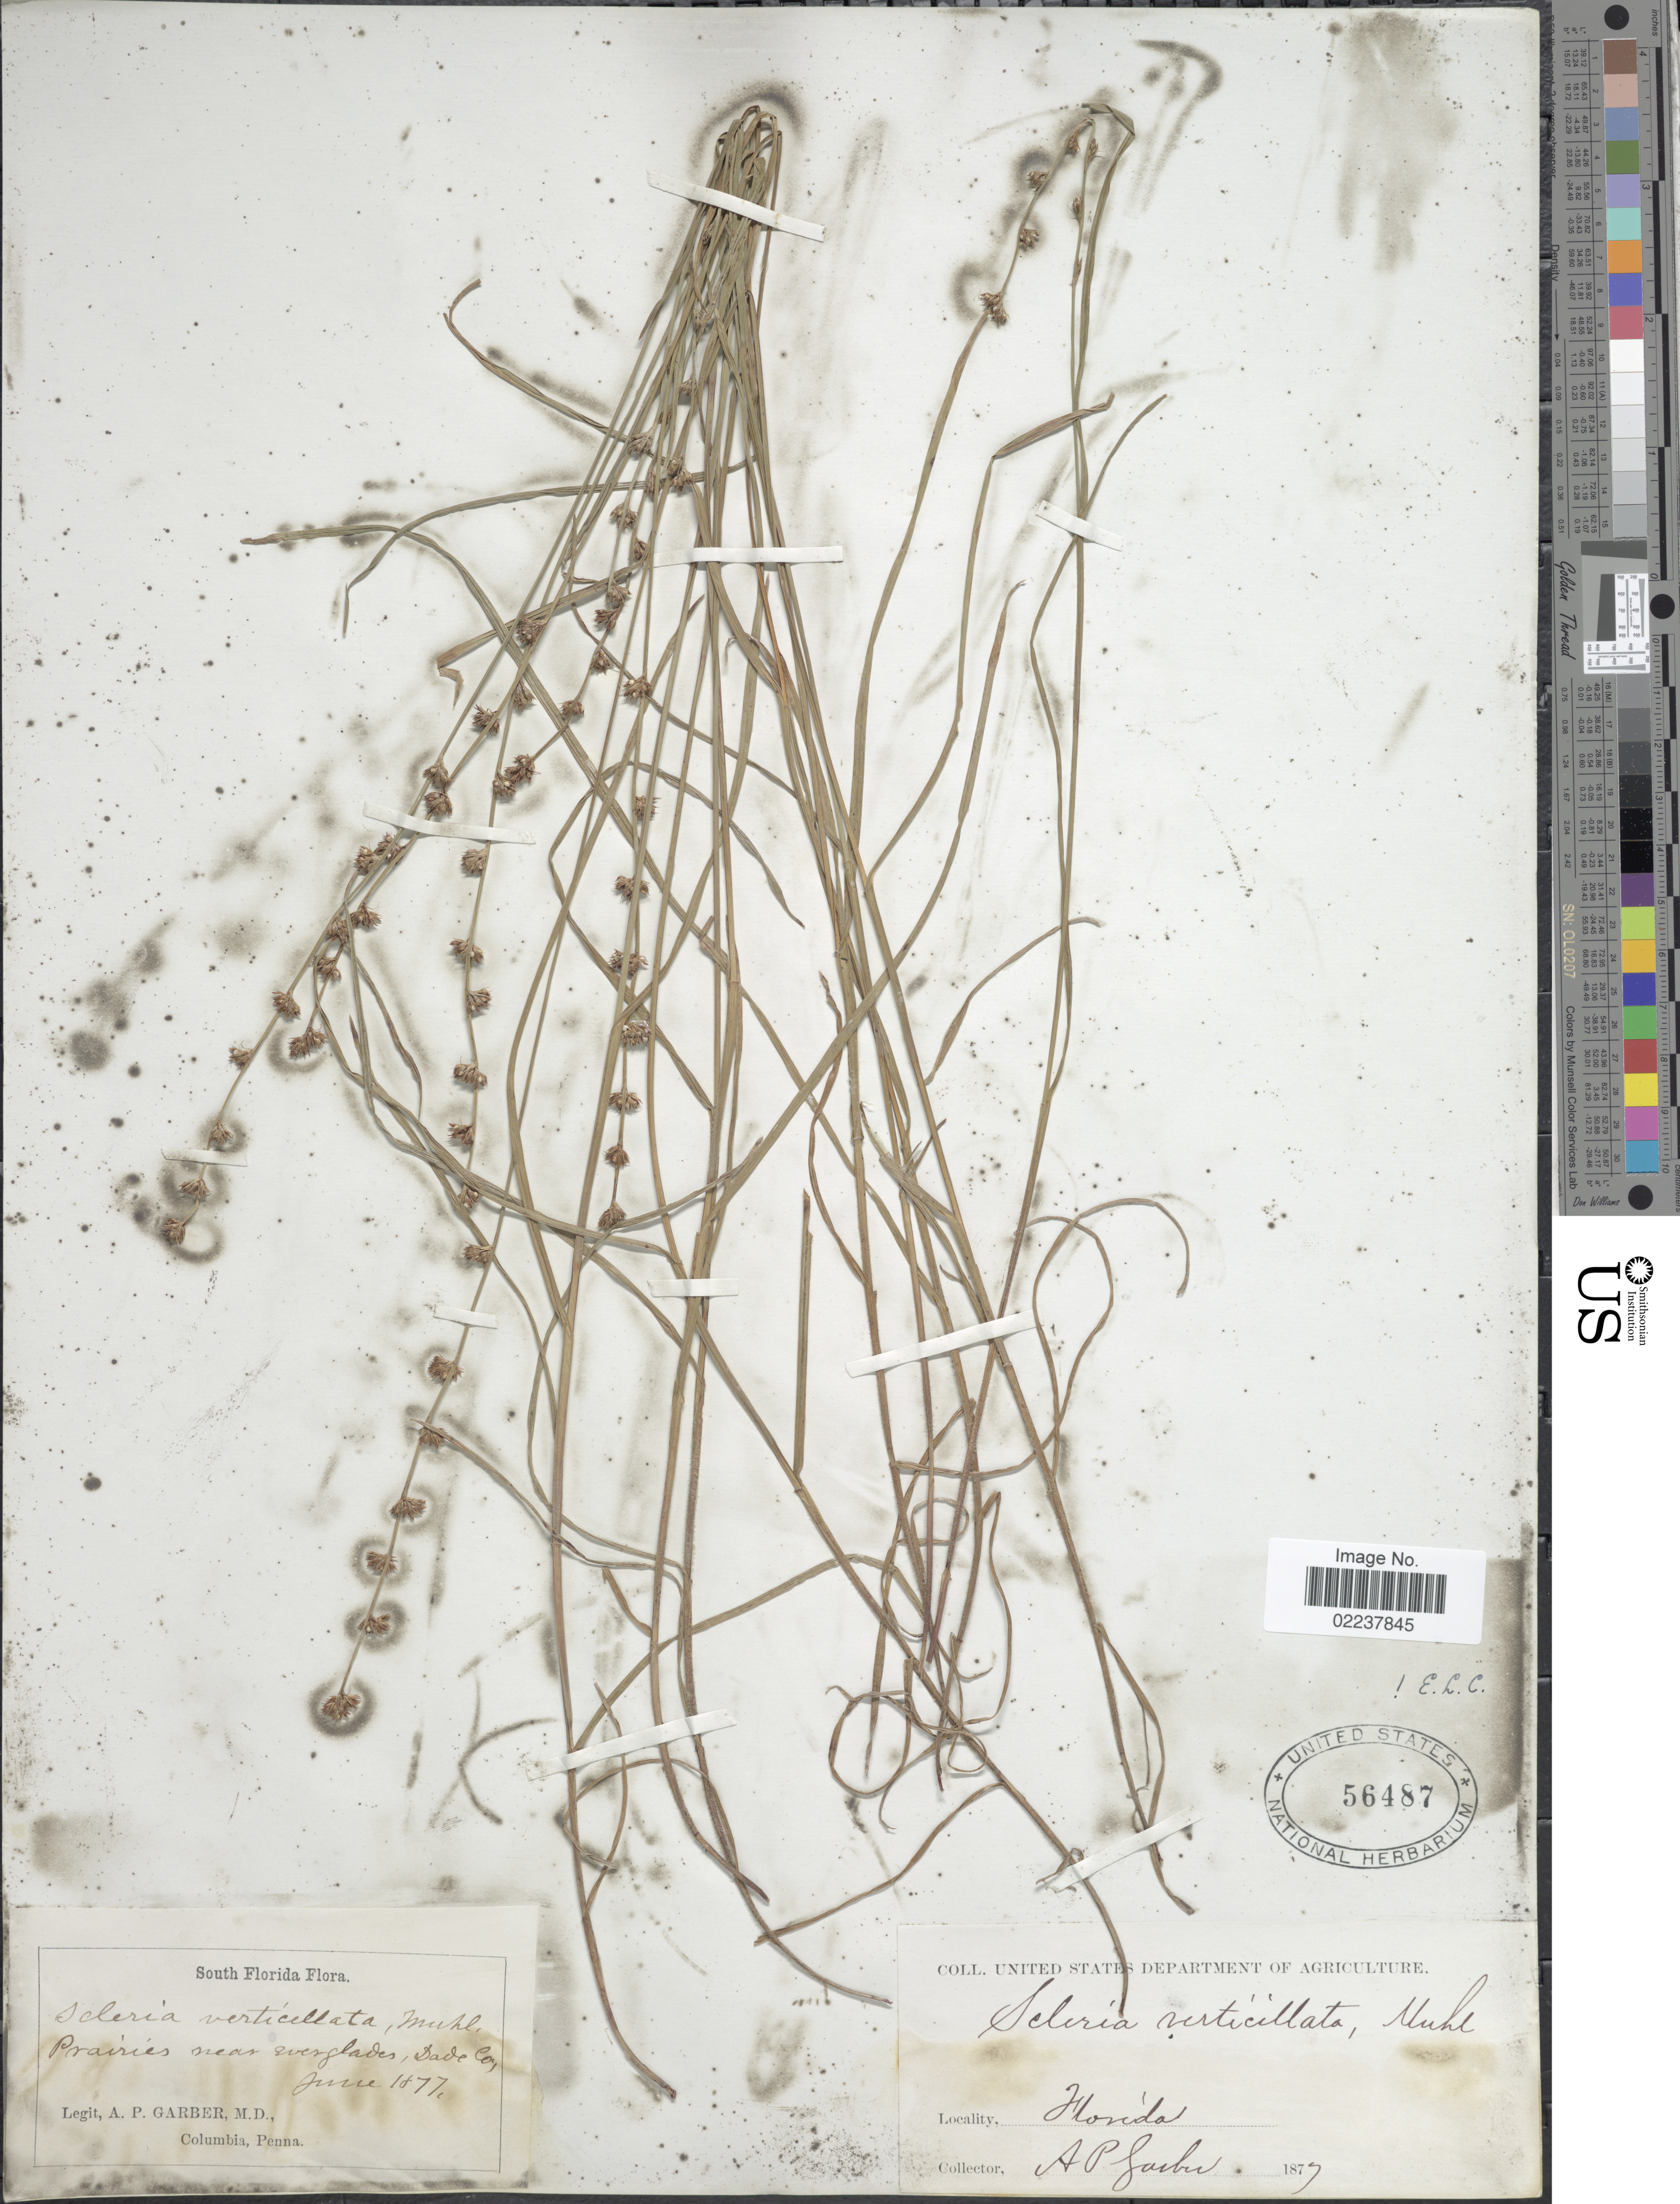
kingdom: Plantae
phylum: Tracheophyta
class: Liliopsida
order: Poales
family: Cyperaceae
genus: Scleria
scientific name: Scleria verticillata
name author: Muhl. ex Willd.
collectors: A. P. Garber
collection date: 1877-06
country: United States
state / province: Florida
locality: Prairies near Everglades, Dade Co.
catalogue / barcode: US 56487